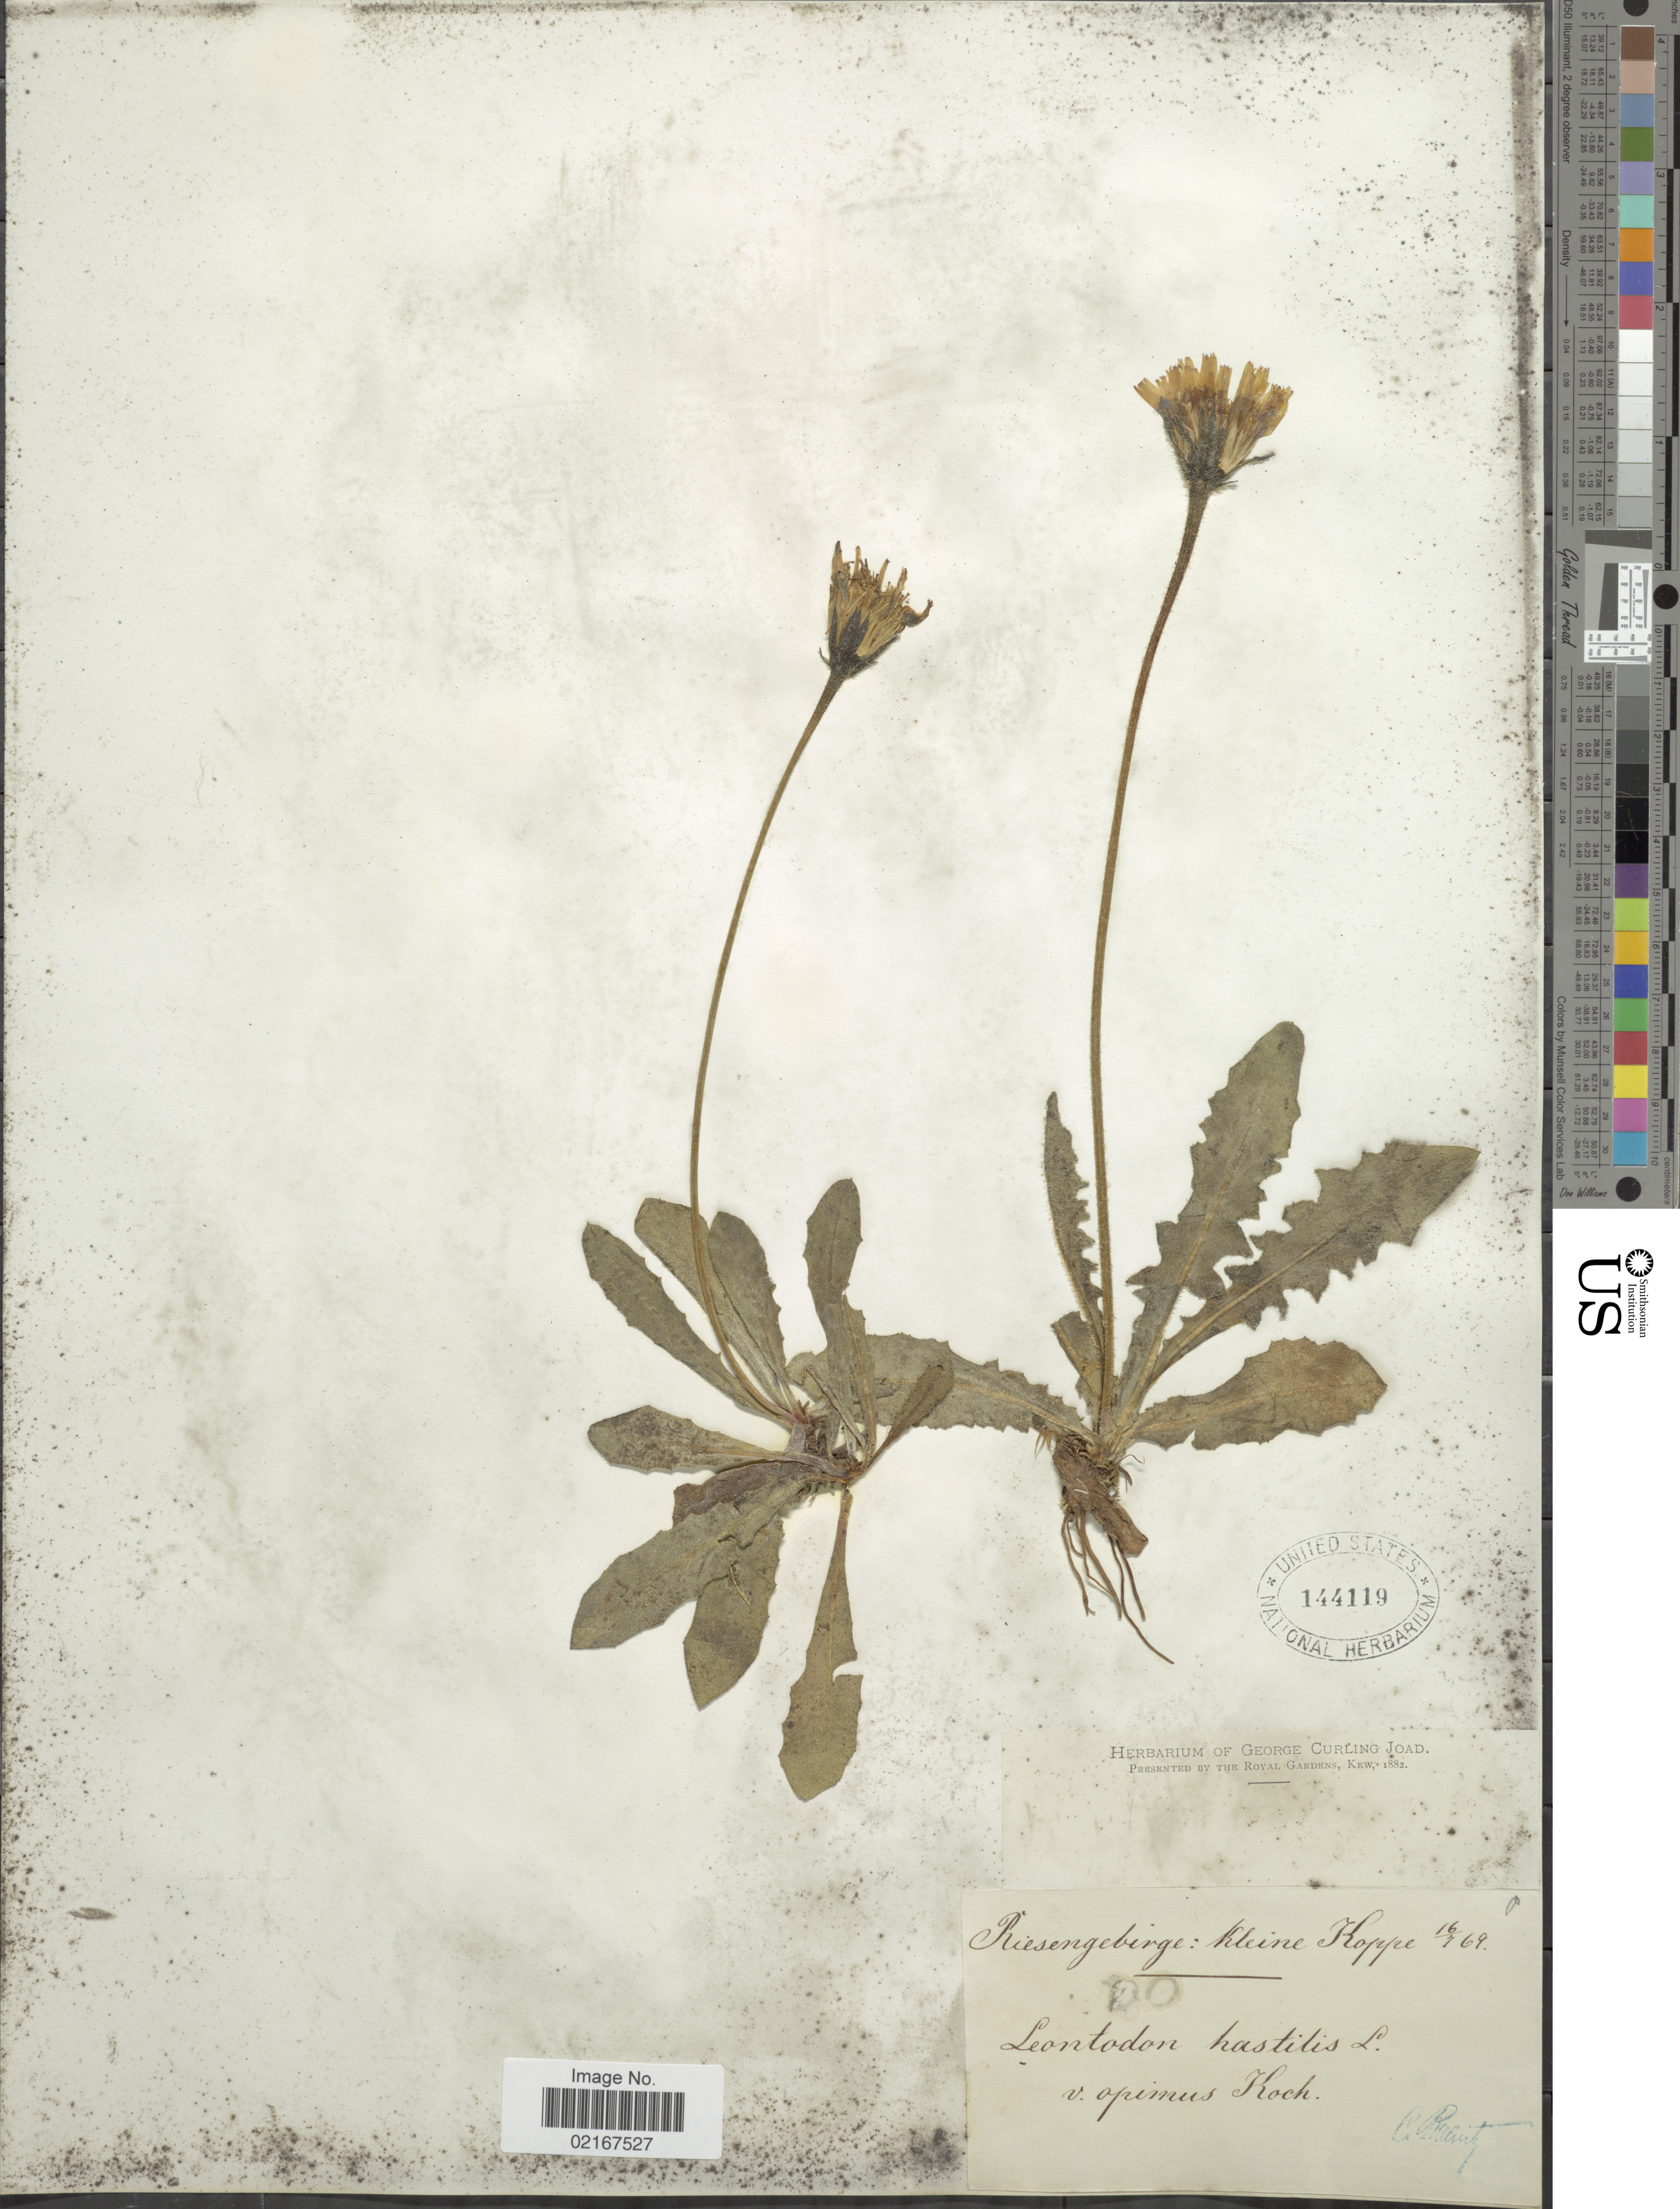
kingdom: Plantae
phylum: Tracheophyta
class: Magnoliopsida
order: Asterales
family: Asteraceae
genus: Leontodon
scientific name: Leontodon hispidus subsp. hastilis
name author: (L.) Pawlowska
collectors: -. Riesengebirge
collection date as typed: Transcribed d/m/y: 16/7/69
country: Poland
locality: Riesengebirge: Kleine Koppe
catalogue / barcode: US 144119